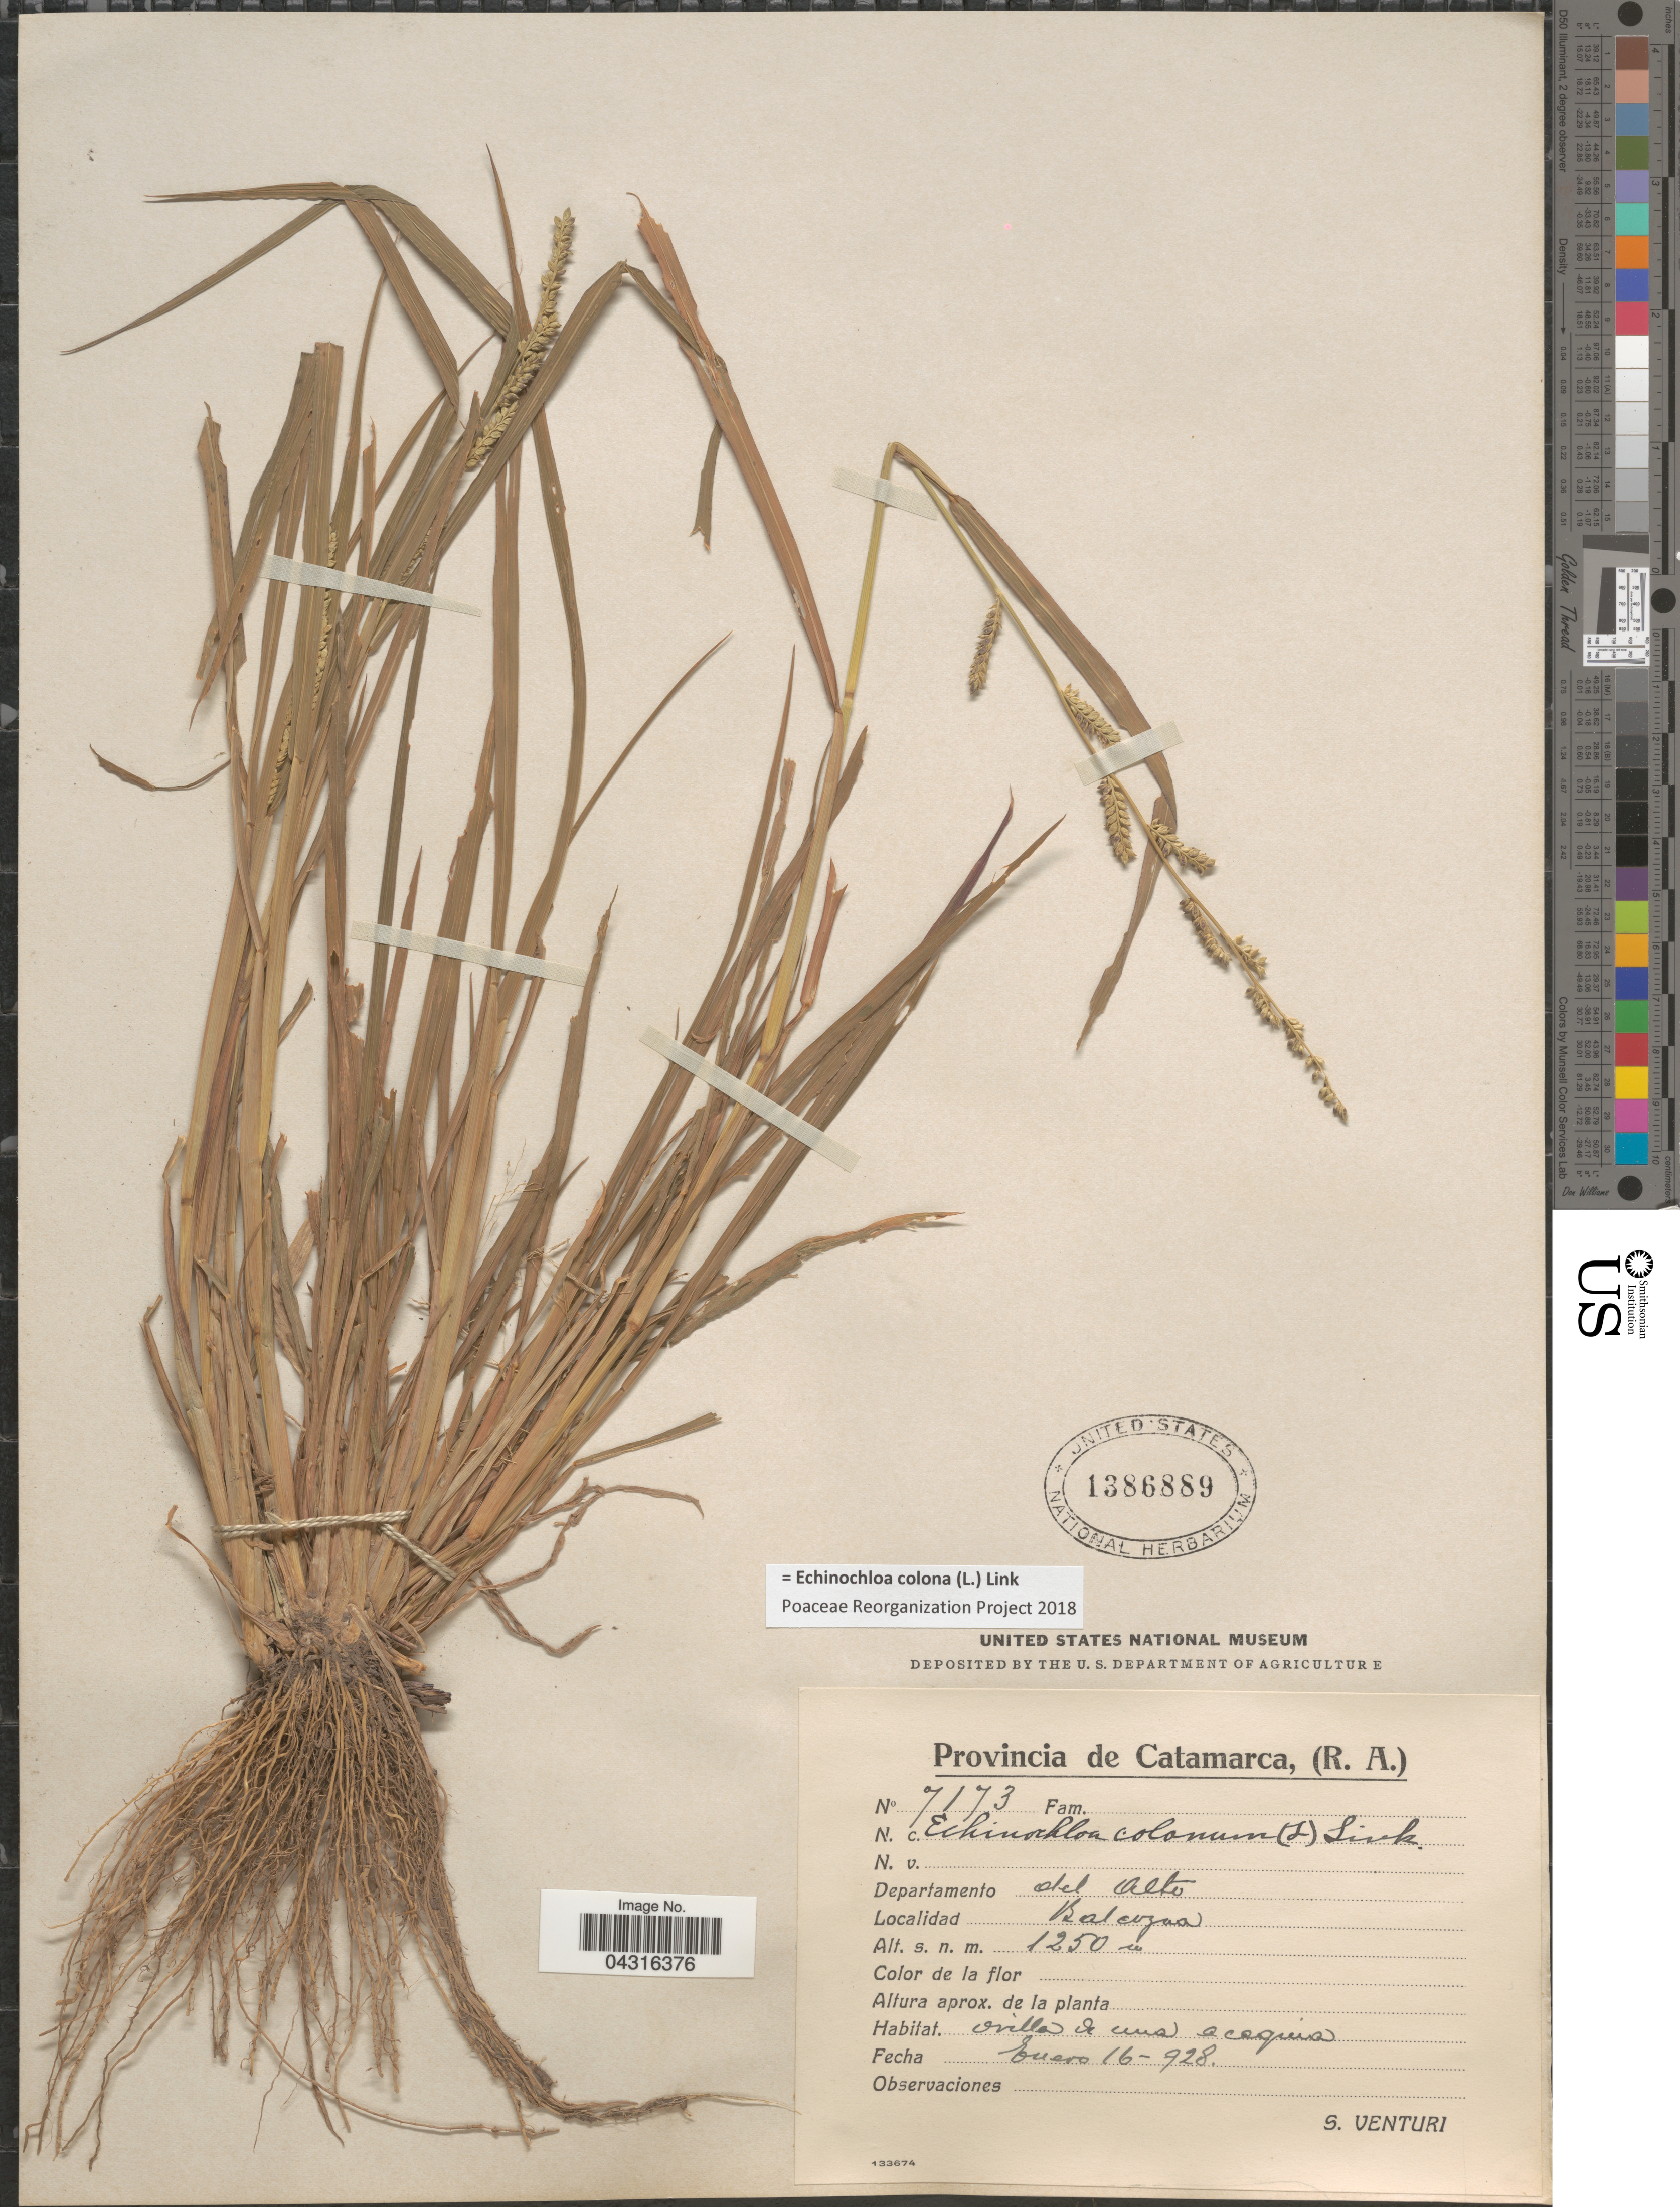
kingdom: Plantae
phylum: Tracheophyta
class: Liliopsida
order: Poales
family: Poaceae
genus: Echinochloa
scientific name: Echinochloa colona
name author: (L.) Link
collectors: S. Venturi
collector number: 7173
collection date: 1928-01-16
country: Argentina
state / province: Catamarca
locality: Departamento del Alto. Balcozna.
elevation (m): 1250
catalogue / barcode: US 1386889